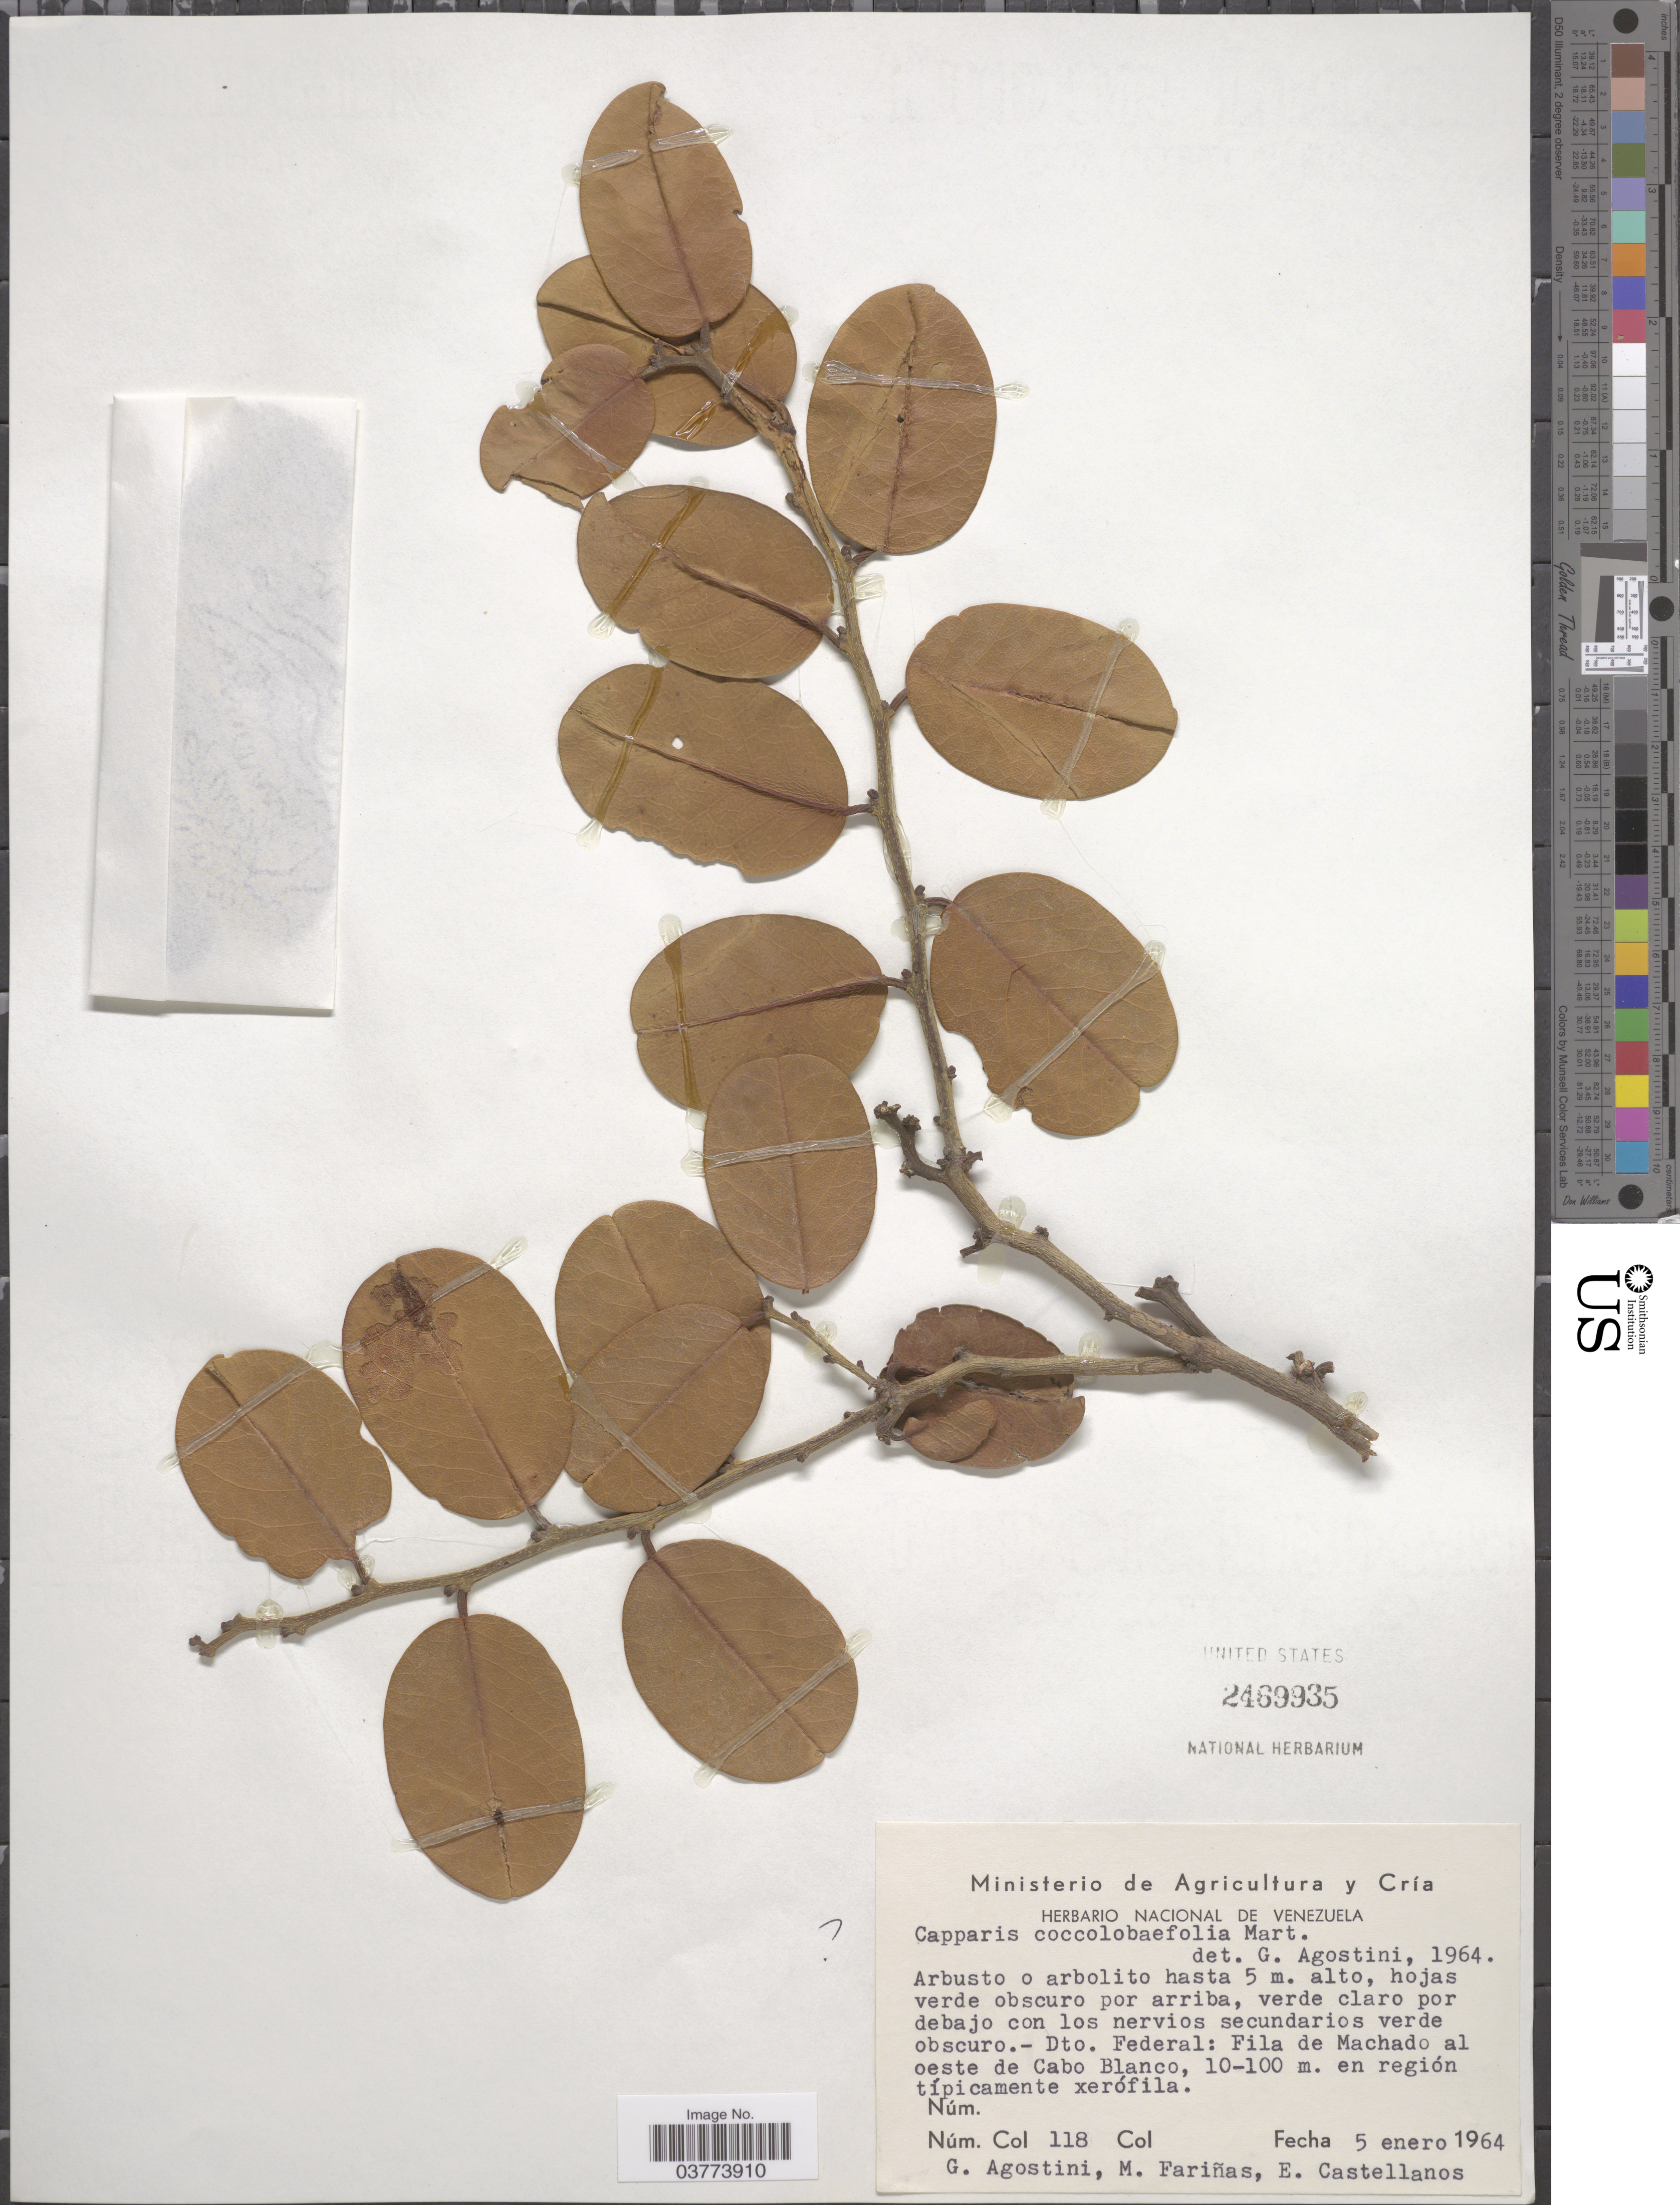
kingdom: Plantae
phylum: Tracheophyta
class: Magnoliopsida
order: Brassicales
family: Capparaceae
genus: Cynophalla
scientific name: Cynophalla hastata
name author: (Jacq.) J. Presl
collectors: G. Agostini, M. Fariñas & E. Castellanos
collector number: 118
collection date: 1964-01-05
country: Venezuela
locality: Dto. Federal: Fila de Machado al oeste de Cabo Blanco, en región típicamente xerófila.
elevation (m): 10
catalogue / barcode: US 2469935